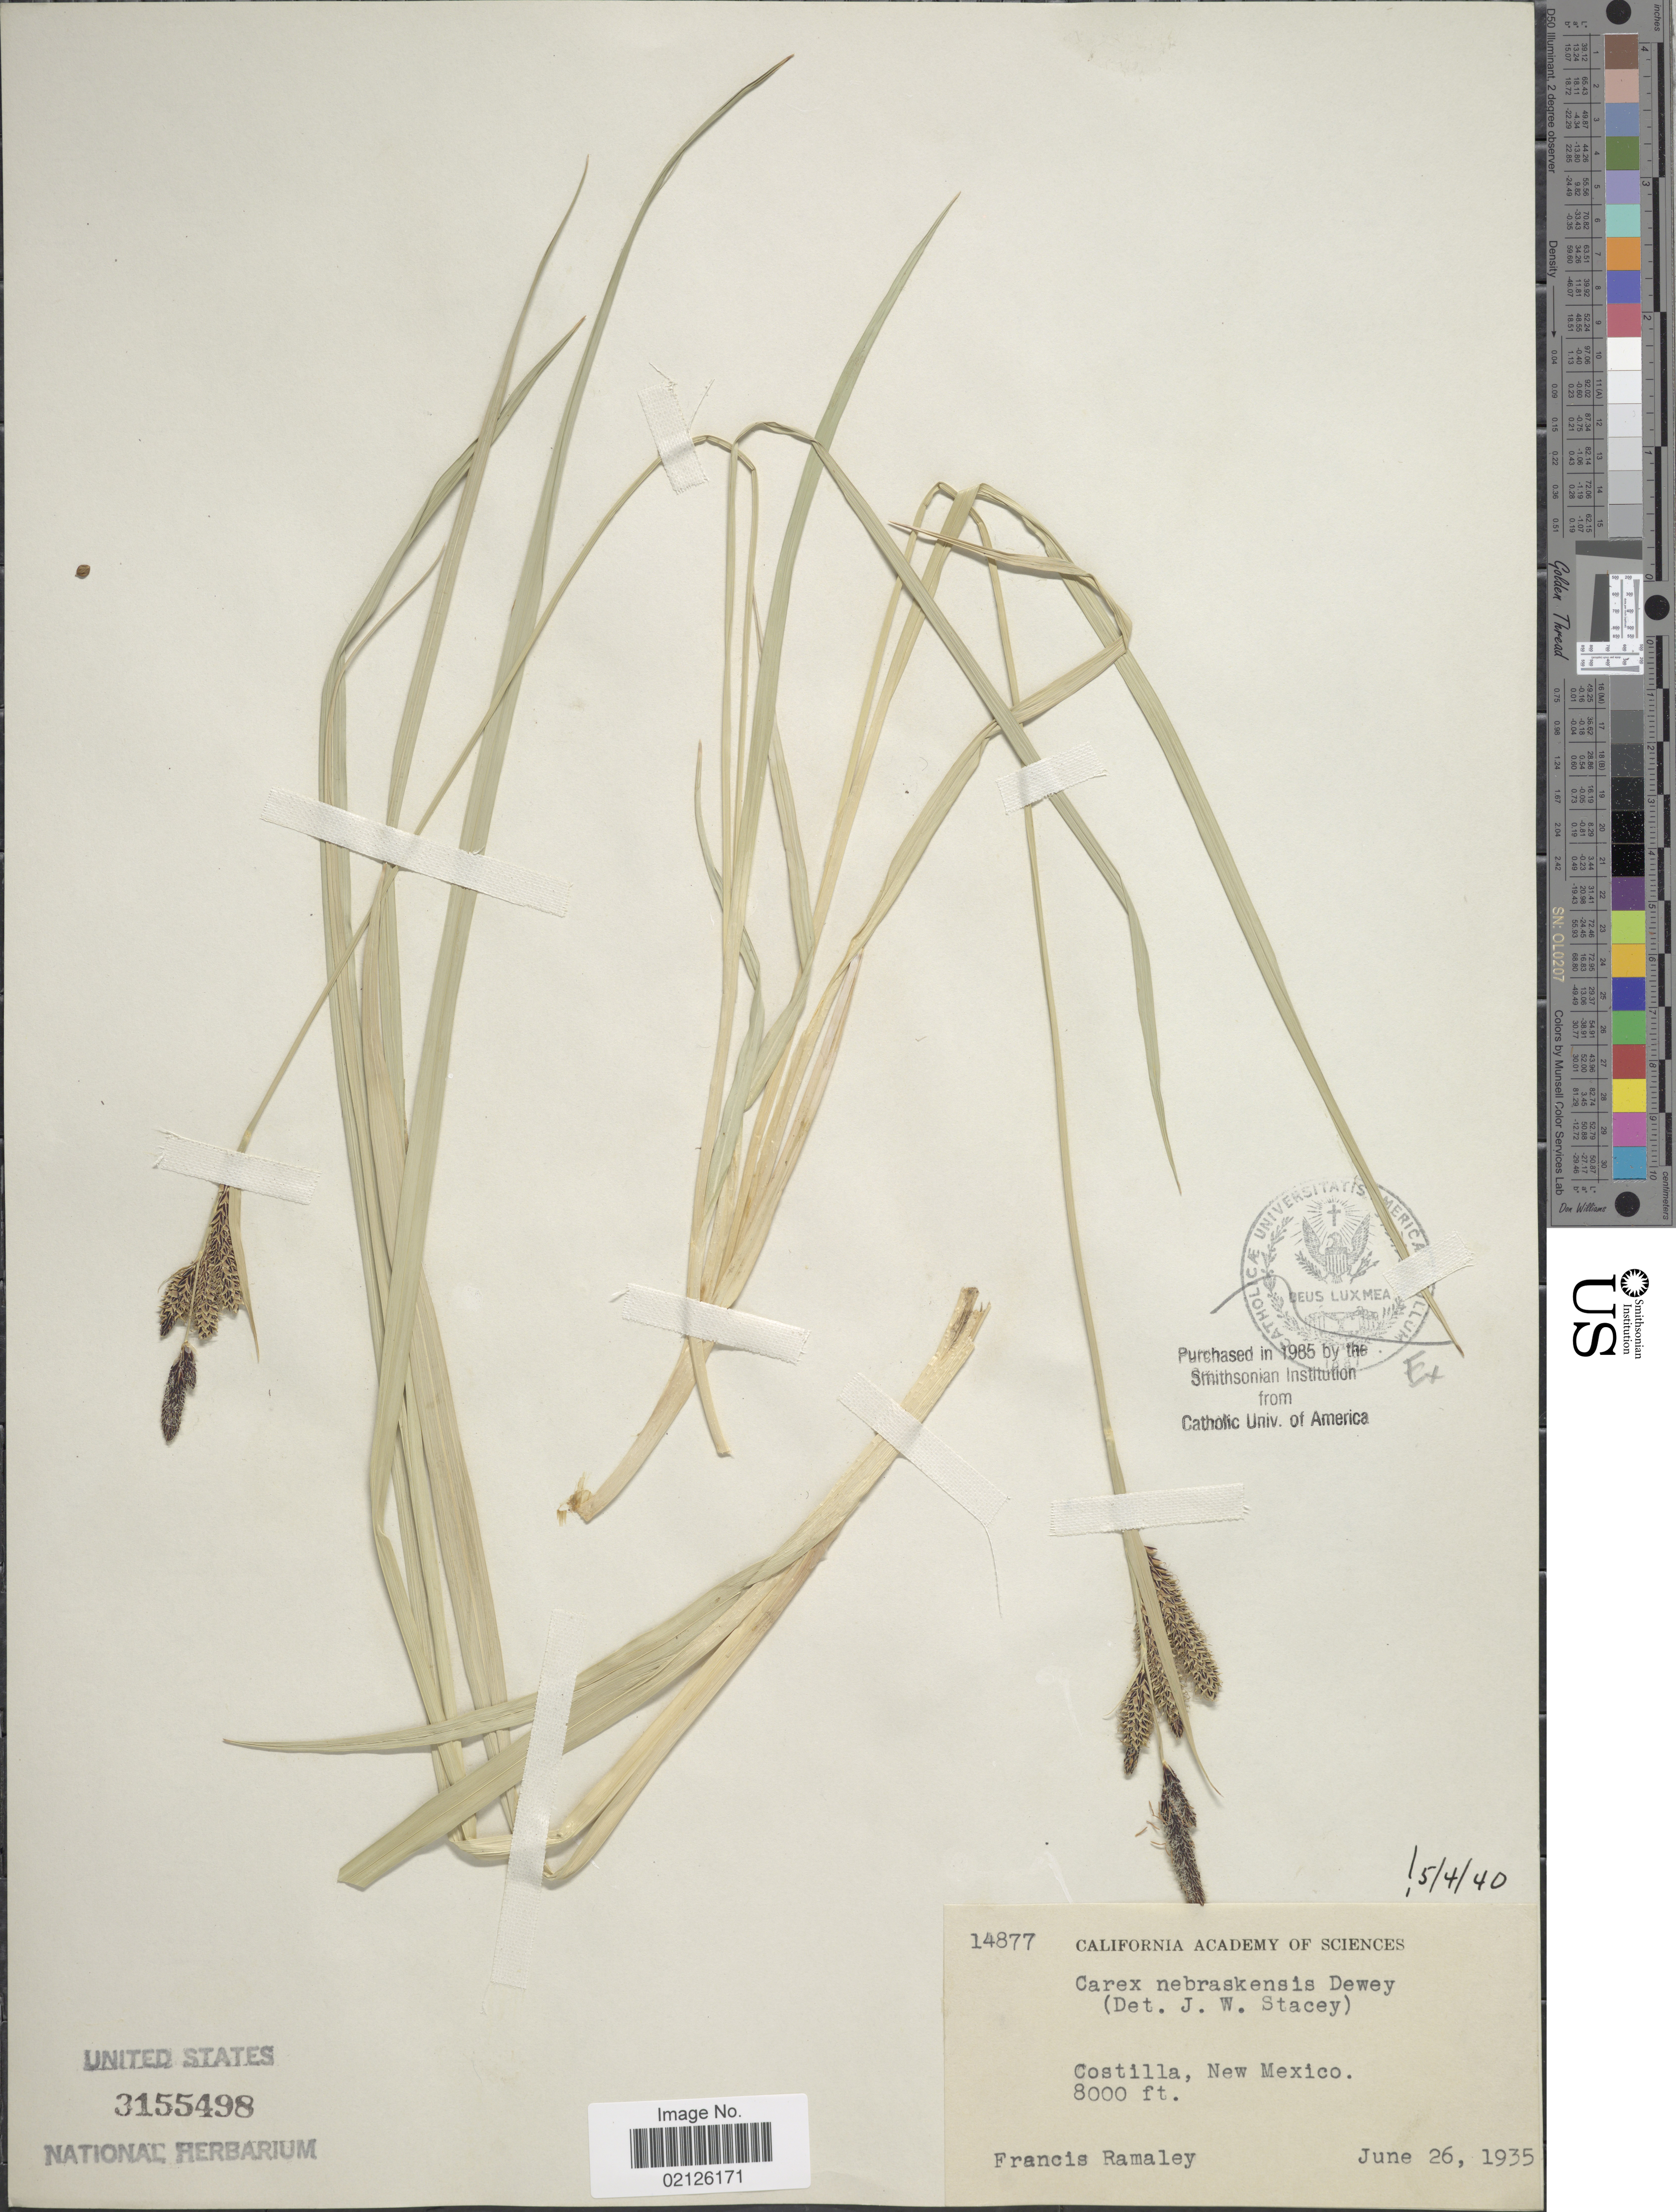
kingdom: Plantae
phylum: Tracheophyta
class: Liliopsida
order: Poales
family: Cyperaceae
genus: Carex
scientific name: Carex nebrascensis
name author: Dewey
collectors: F. Ramaley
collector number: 14877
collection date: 1935-06-26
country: United States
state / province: New Mexico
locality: Costilla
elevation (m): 2438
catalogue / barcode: US 3155498